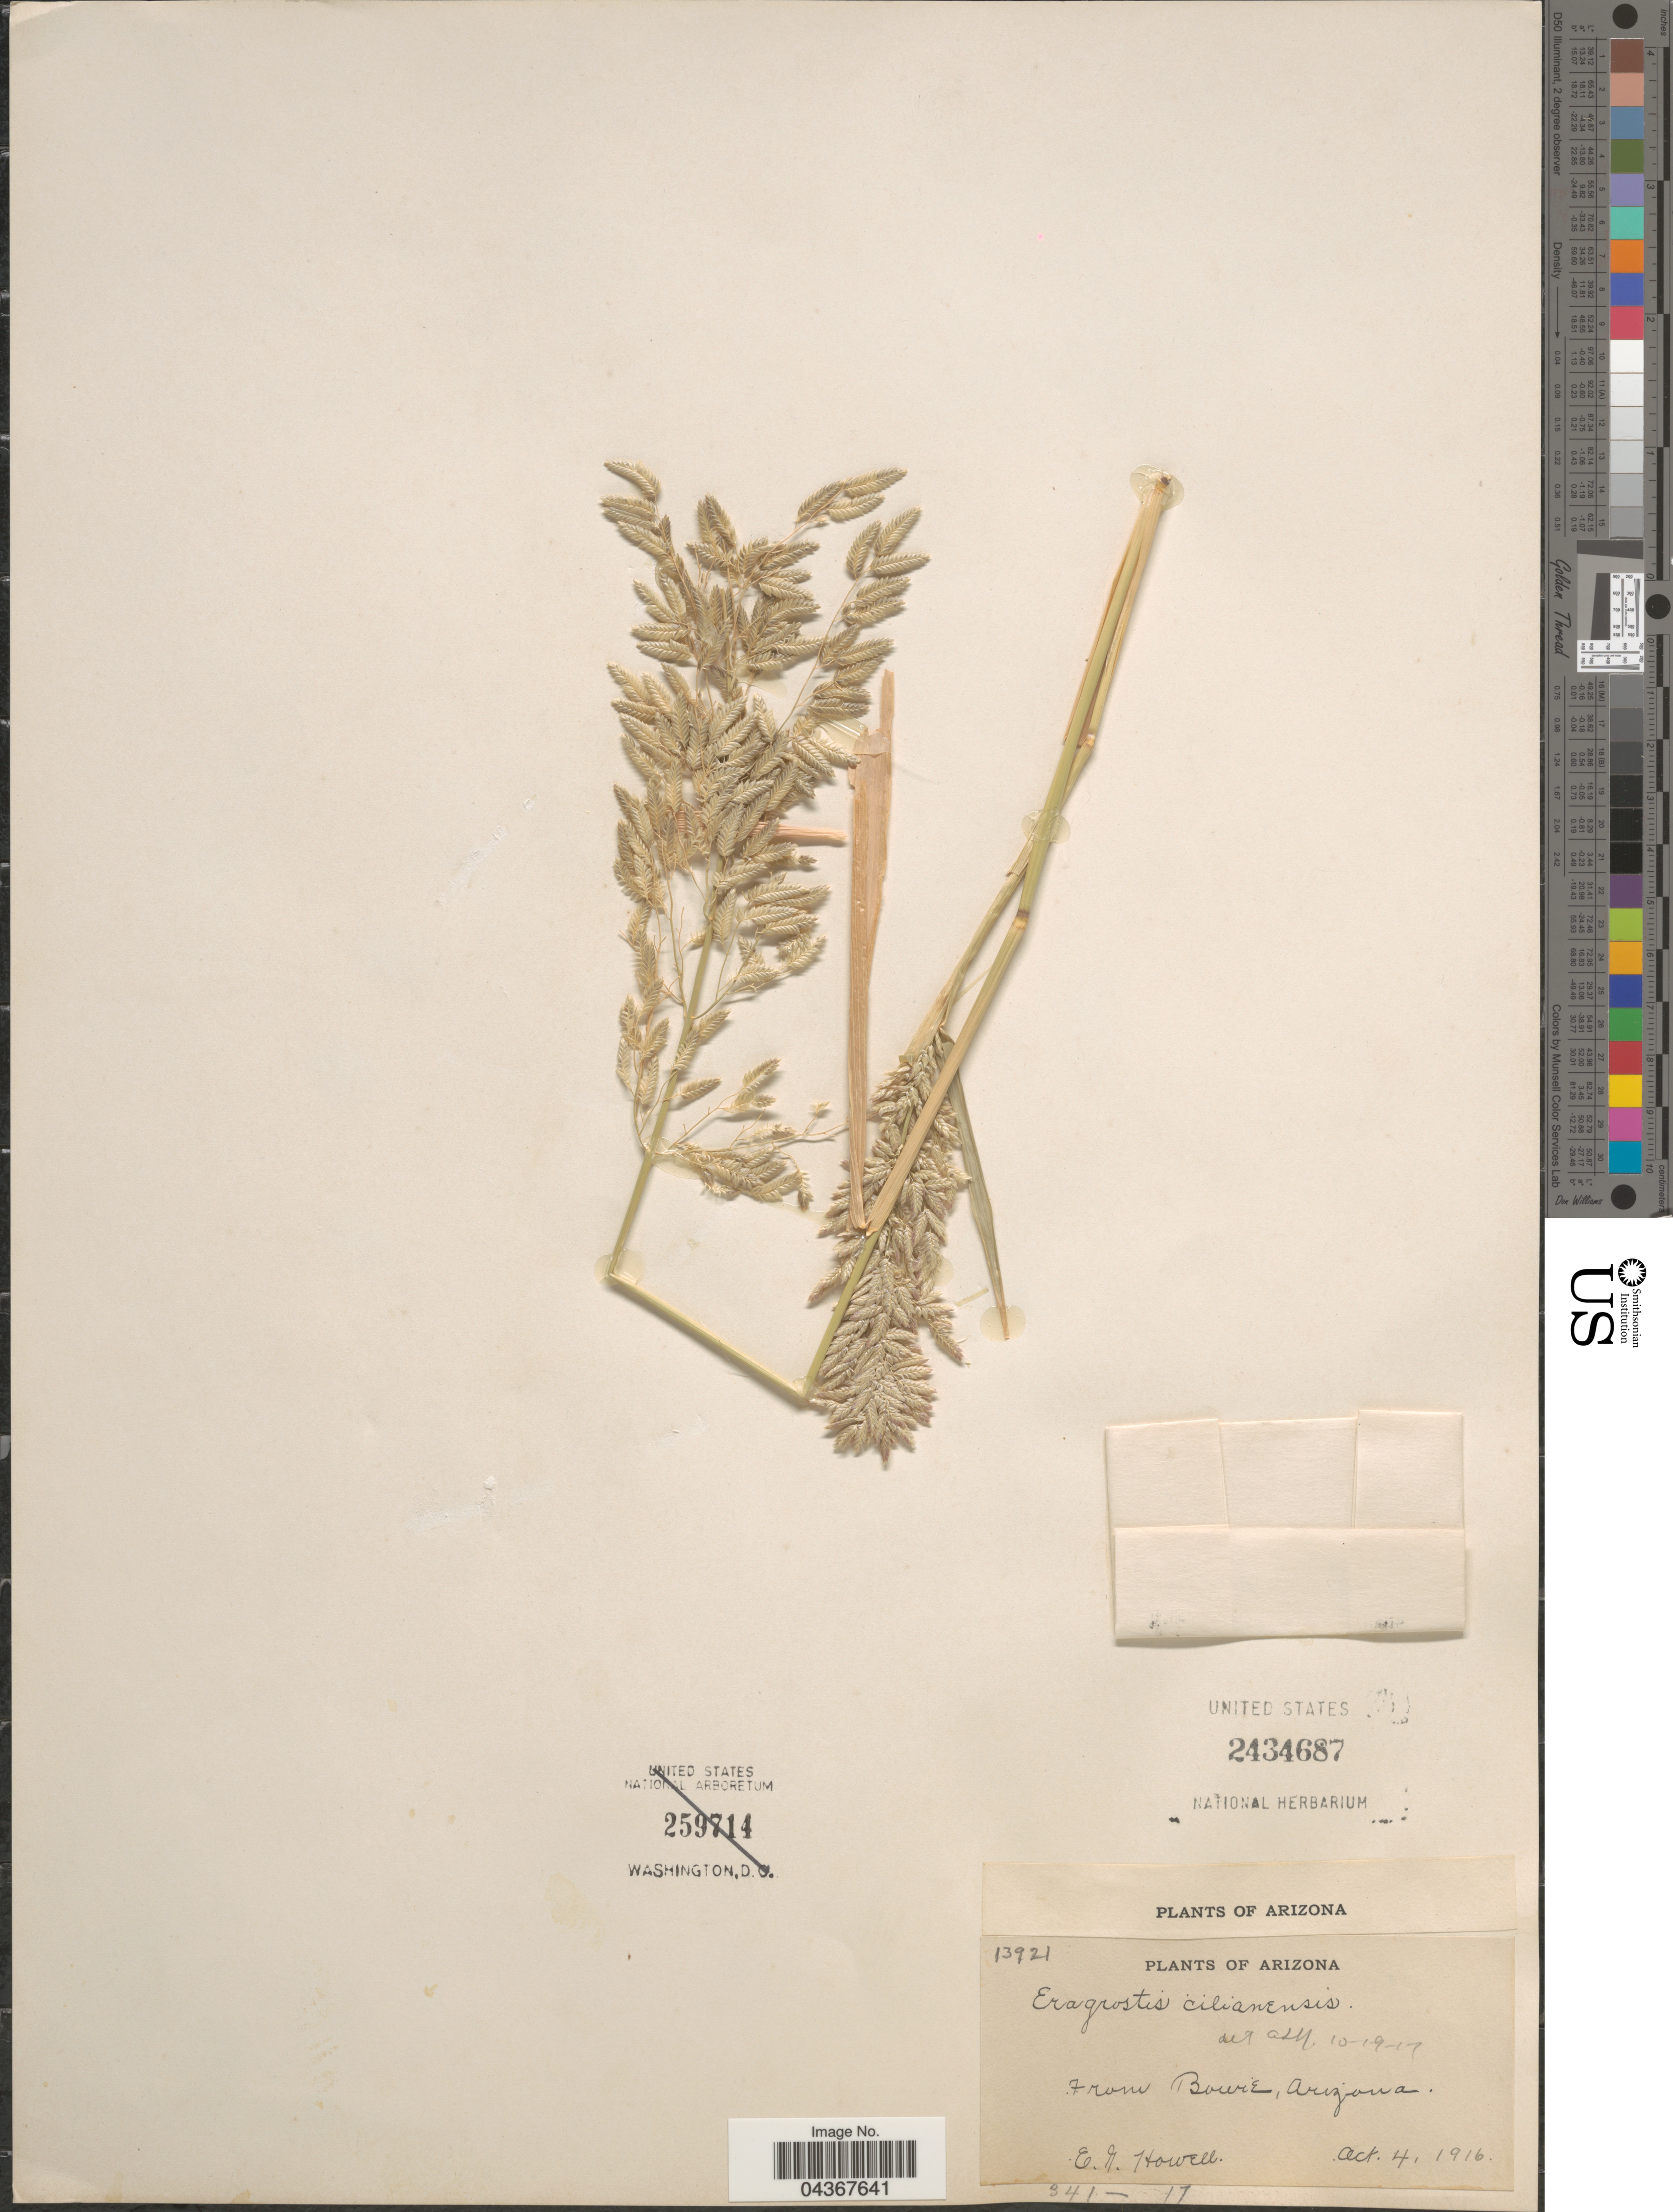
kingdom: Plantae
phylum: Tracheophyta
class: Liliopsida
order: Poales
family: Poaceae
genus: Eragrostis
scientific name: Eragrostis cilianensis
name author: (Bellardi) Vignolo ex Janch.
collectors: E. Howell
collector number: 13921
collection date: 1916-10-04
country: United States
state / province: Arizona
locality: Bowie.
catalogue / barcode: US 2434687